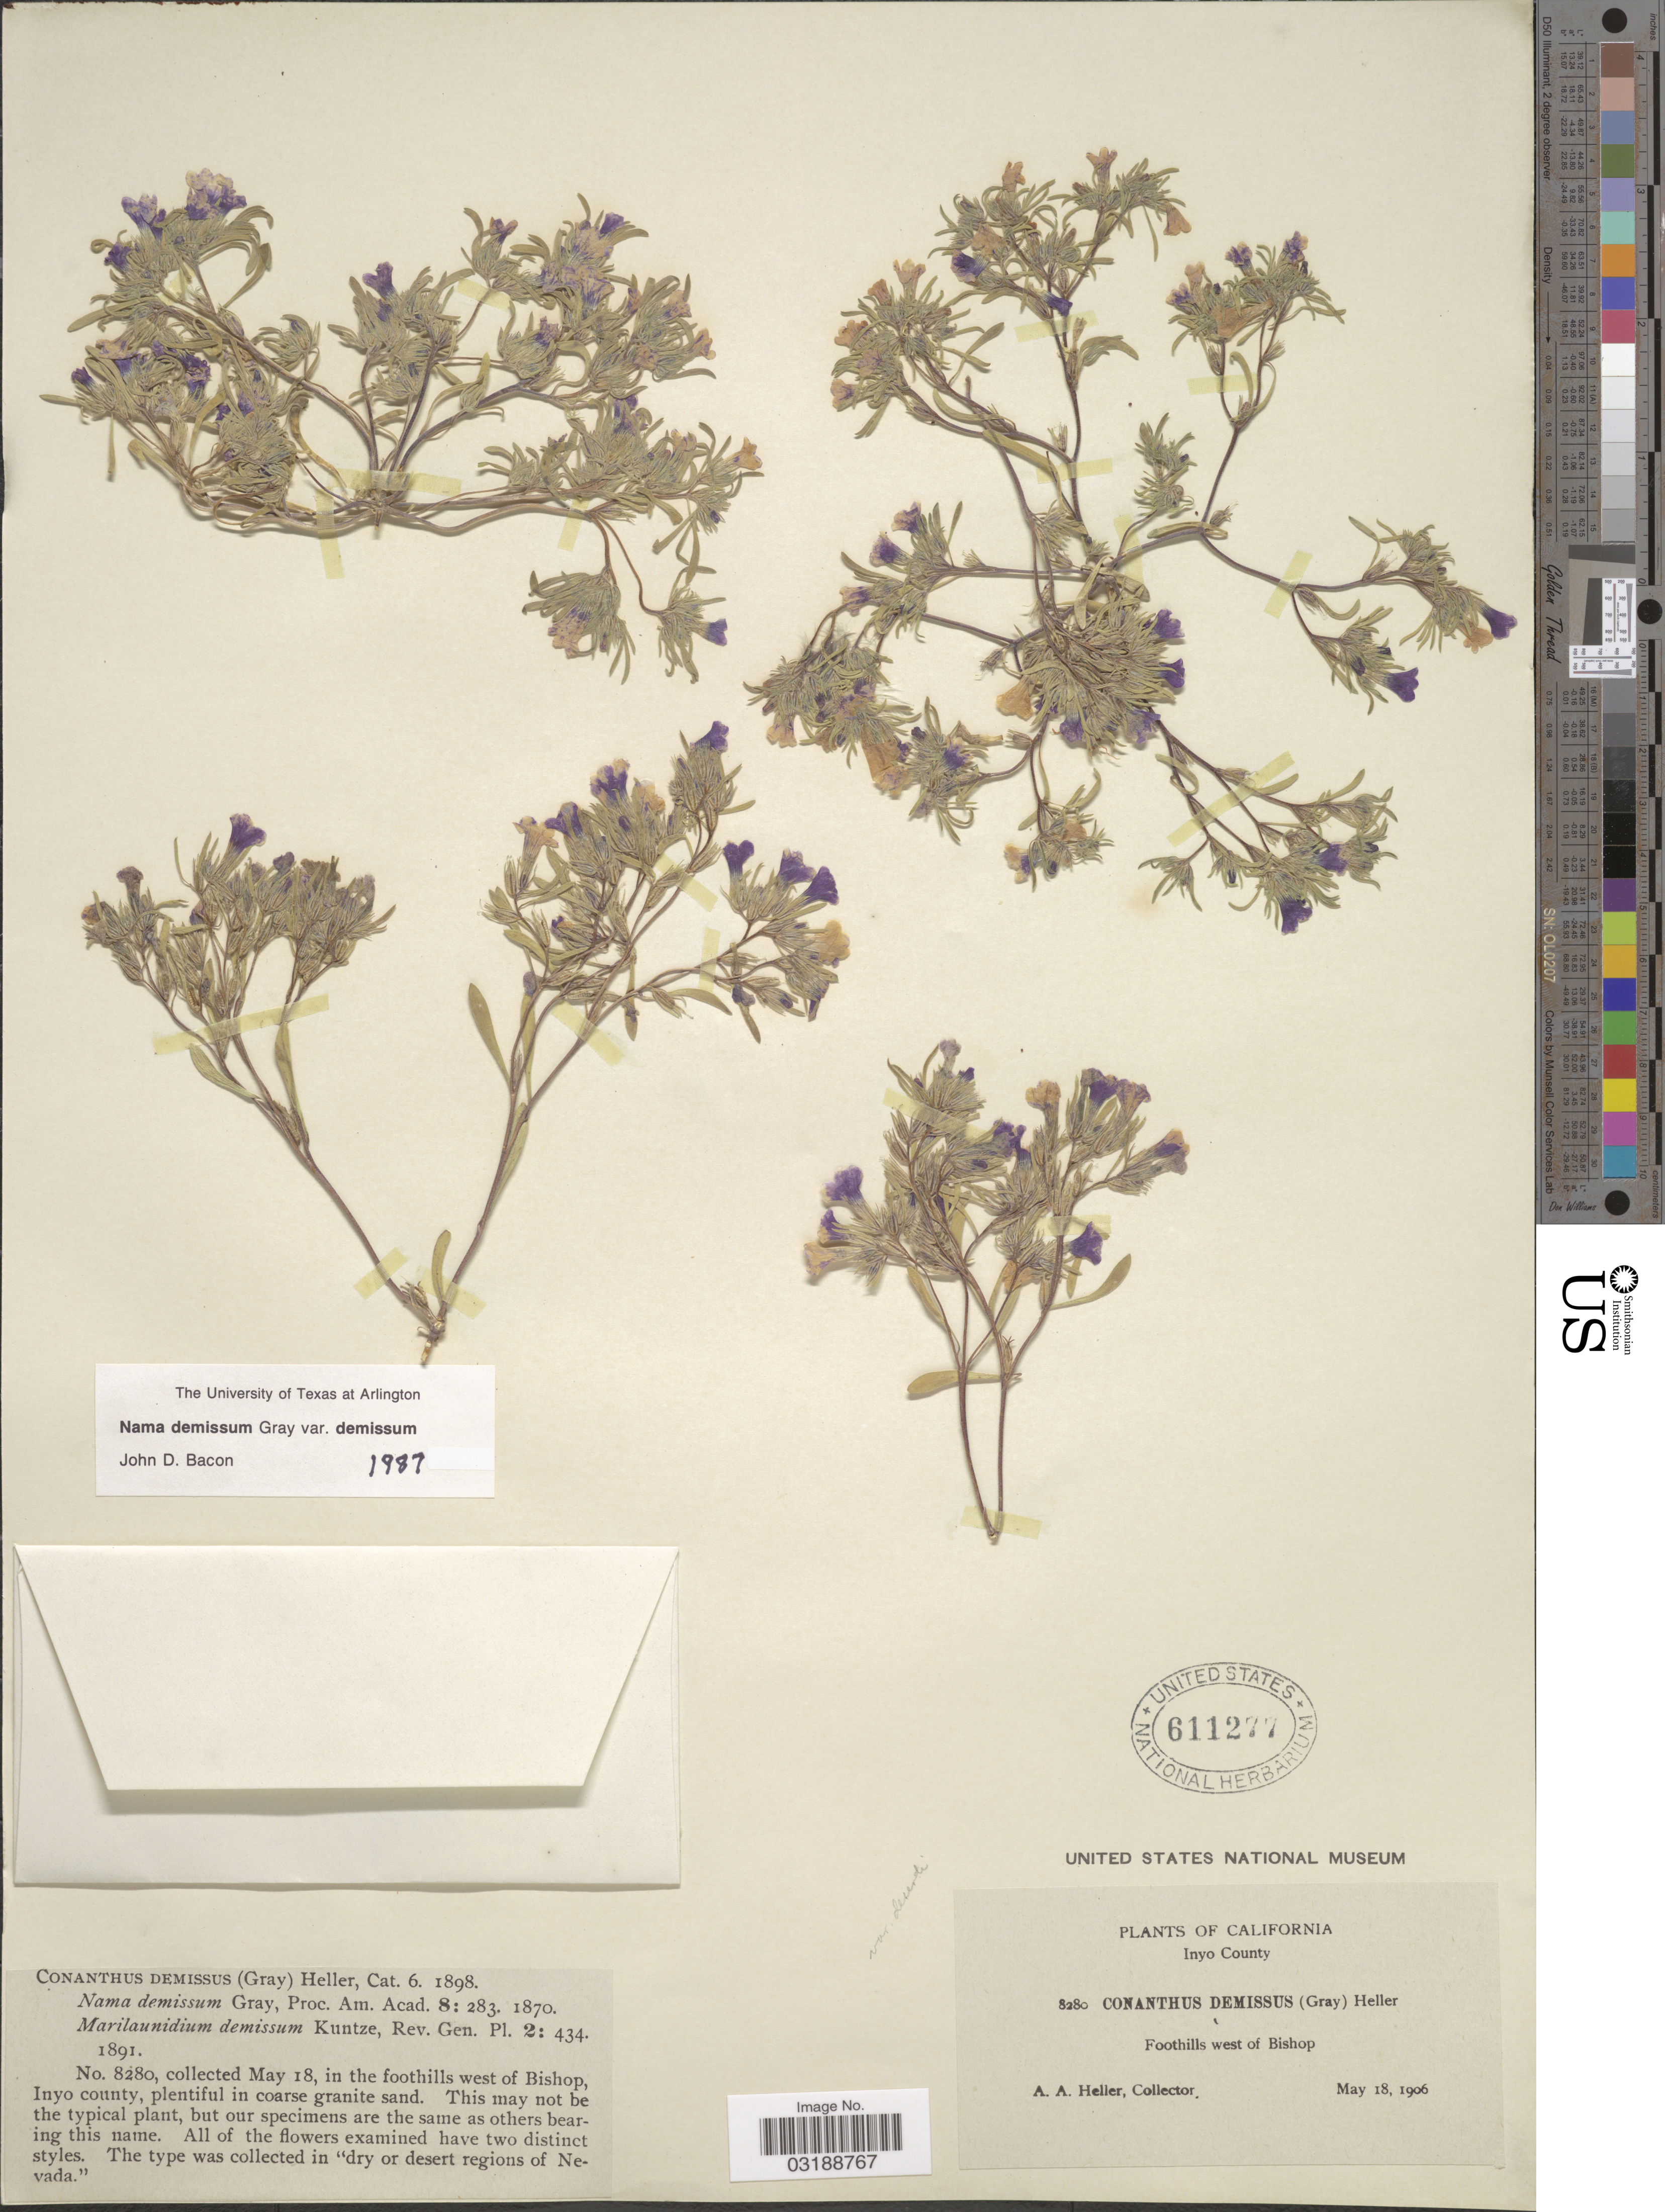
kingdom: Plantae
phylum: Tracheophyta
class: Magnoliopsida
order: Boraginales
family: Namaceae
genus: Nama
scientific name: Nama demissa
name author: A. Gray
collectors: A. A. Heller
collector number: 8280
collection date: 1906-05-18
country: United States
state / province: California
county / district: Inyo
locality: Inyo County. Foothills west of Bishop.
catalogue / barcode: US 611277